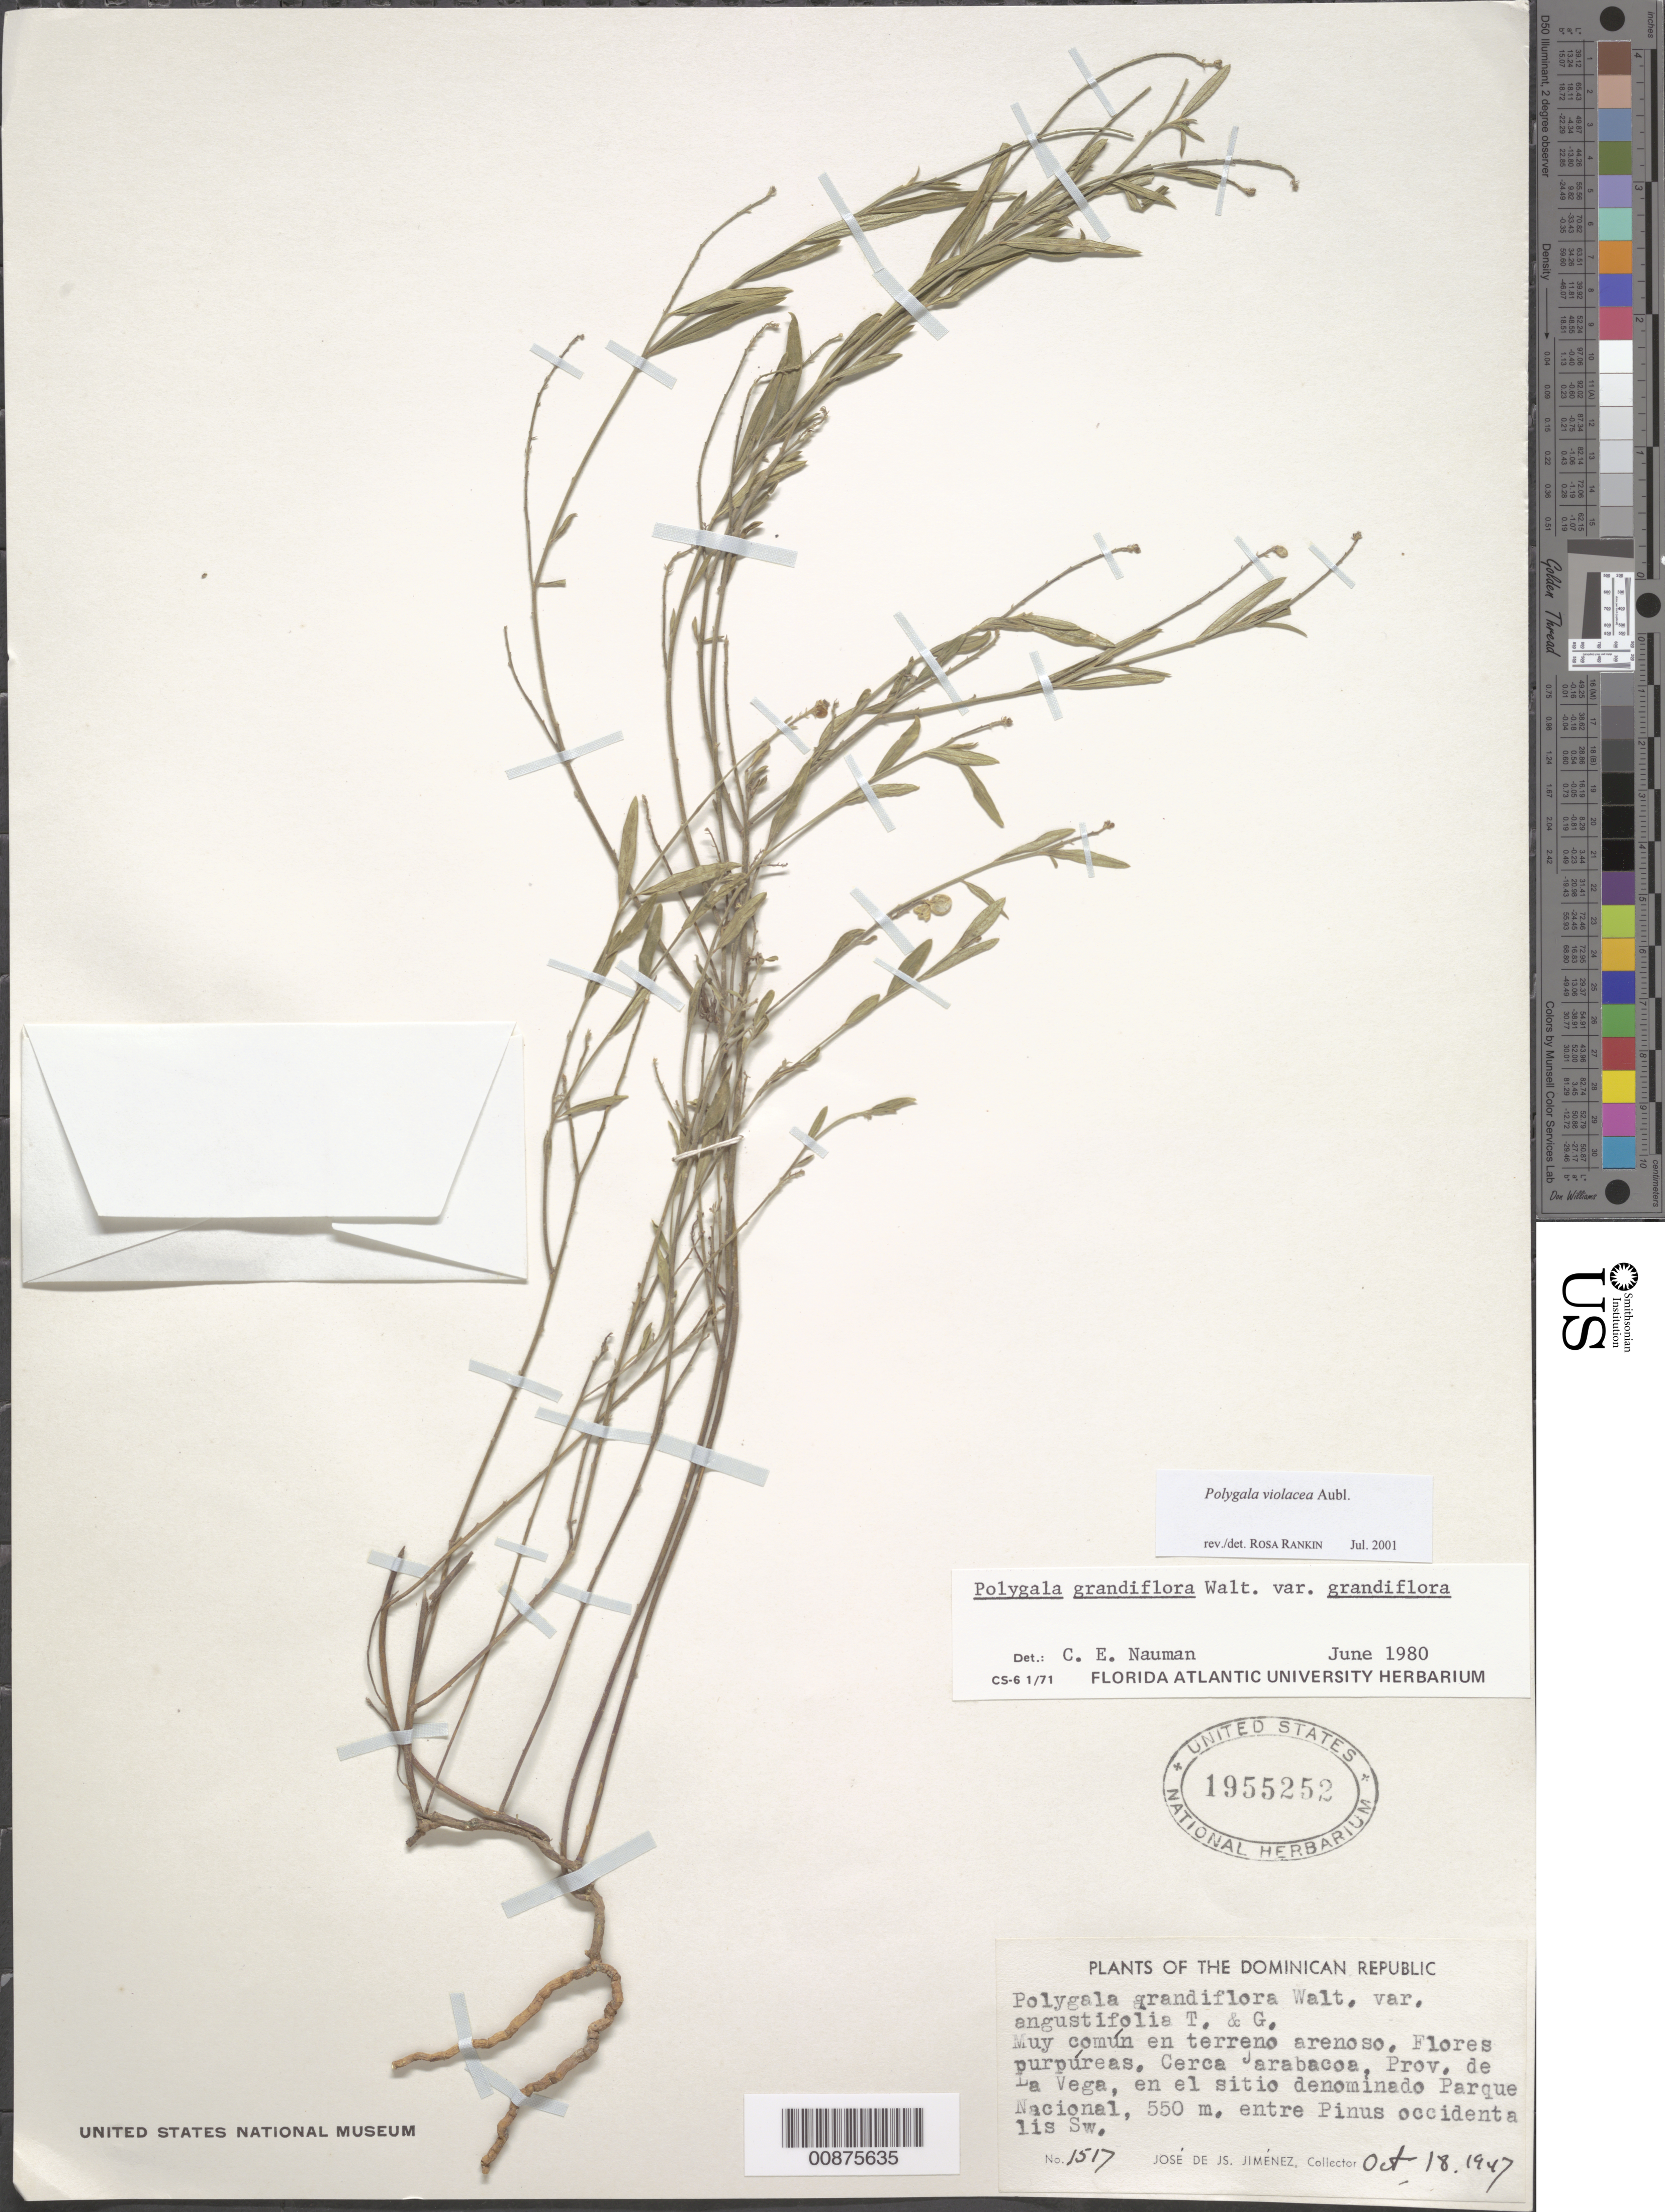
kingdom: Plantae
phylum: Tracheophyta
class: Magnoliopsida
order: Fabales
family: Polygalaceae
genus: Asemeia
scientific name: Asemeia violacea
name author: (Aubl.) J.F.B. Pastore & J.R. Abbott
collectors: J. J. Jiménez Almonte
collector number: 1517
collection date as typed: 18 Oct 1947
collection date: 1947-10-18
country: Dominican Republic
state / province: La Vega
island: Hispaniola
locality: Cerca Jarabacoa, en el sitio denominado Parque Nacional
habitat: En terreno arenoso entre Pinus occidentalis Sw.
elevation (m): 550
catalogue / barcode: US 1955252